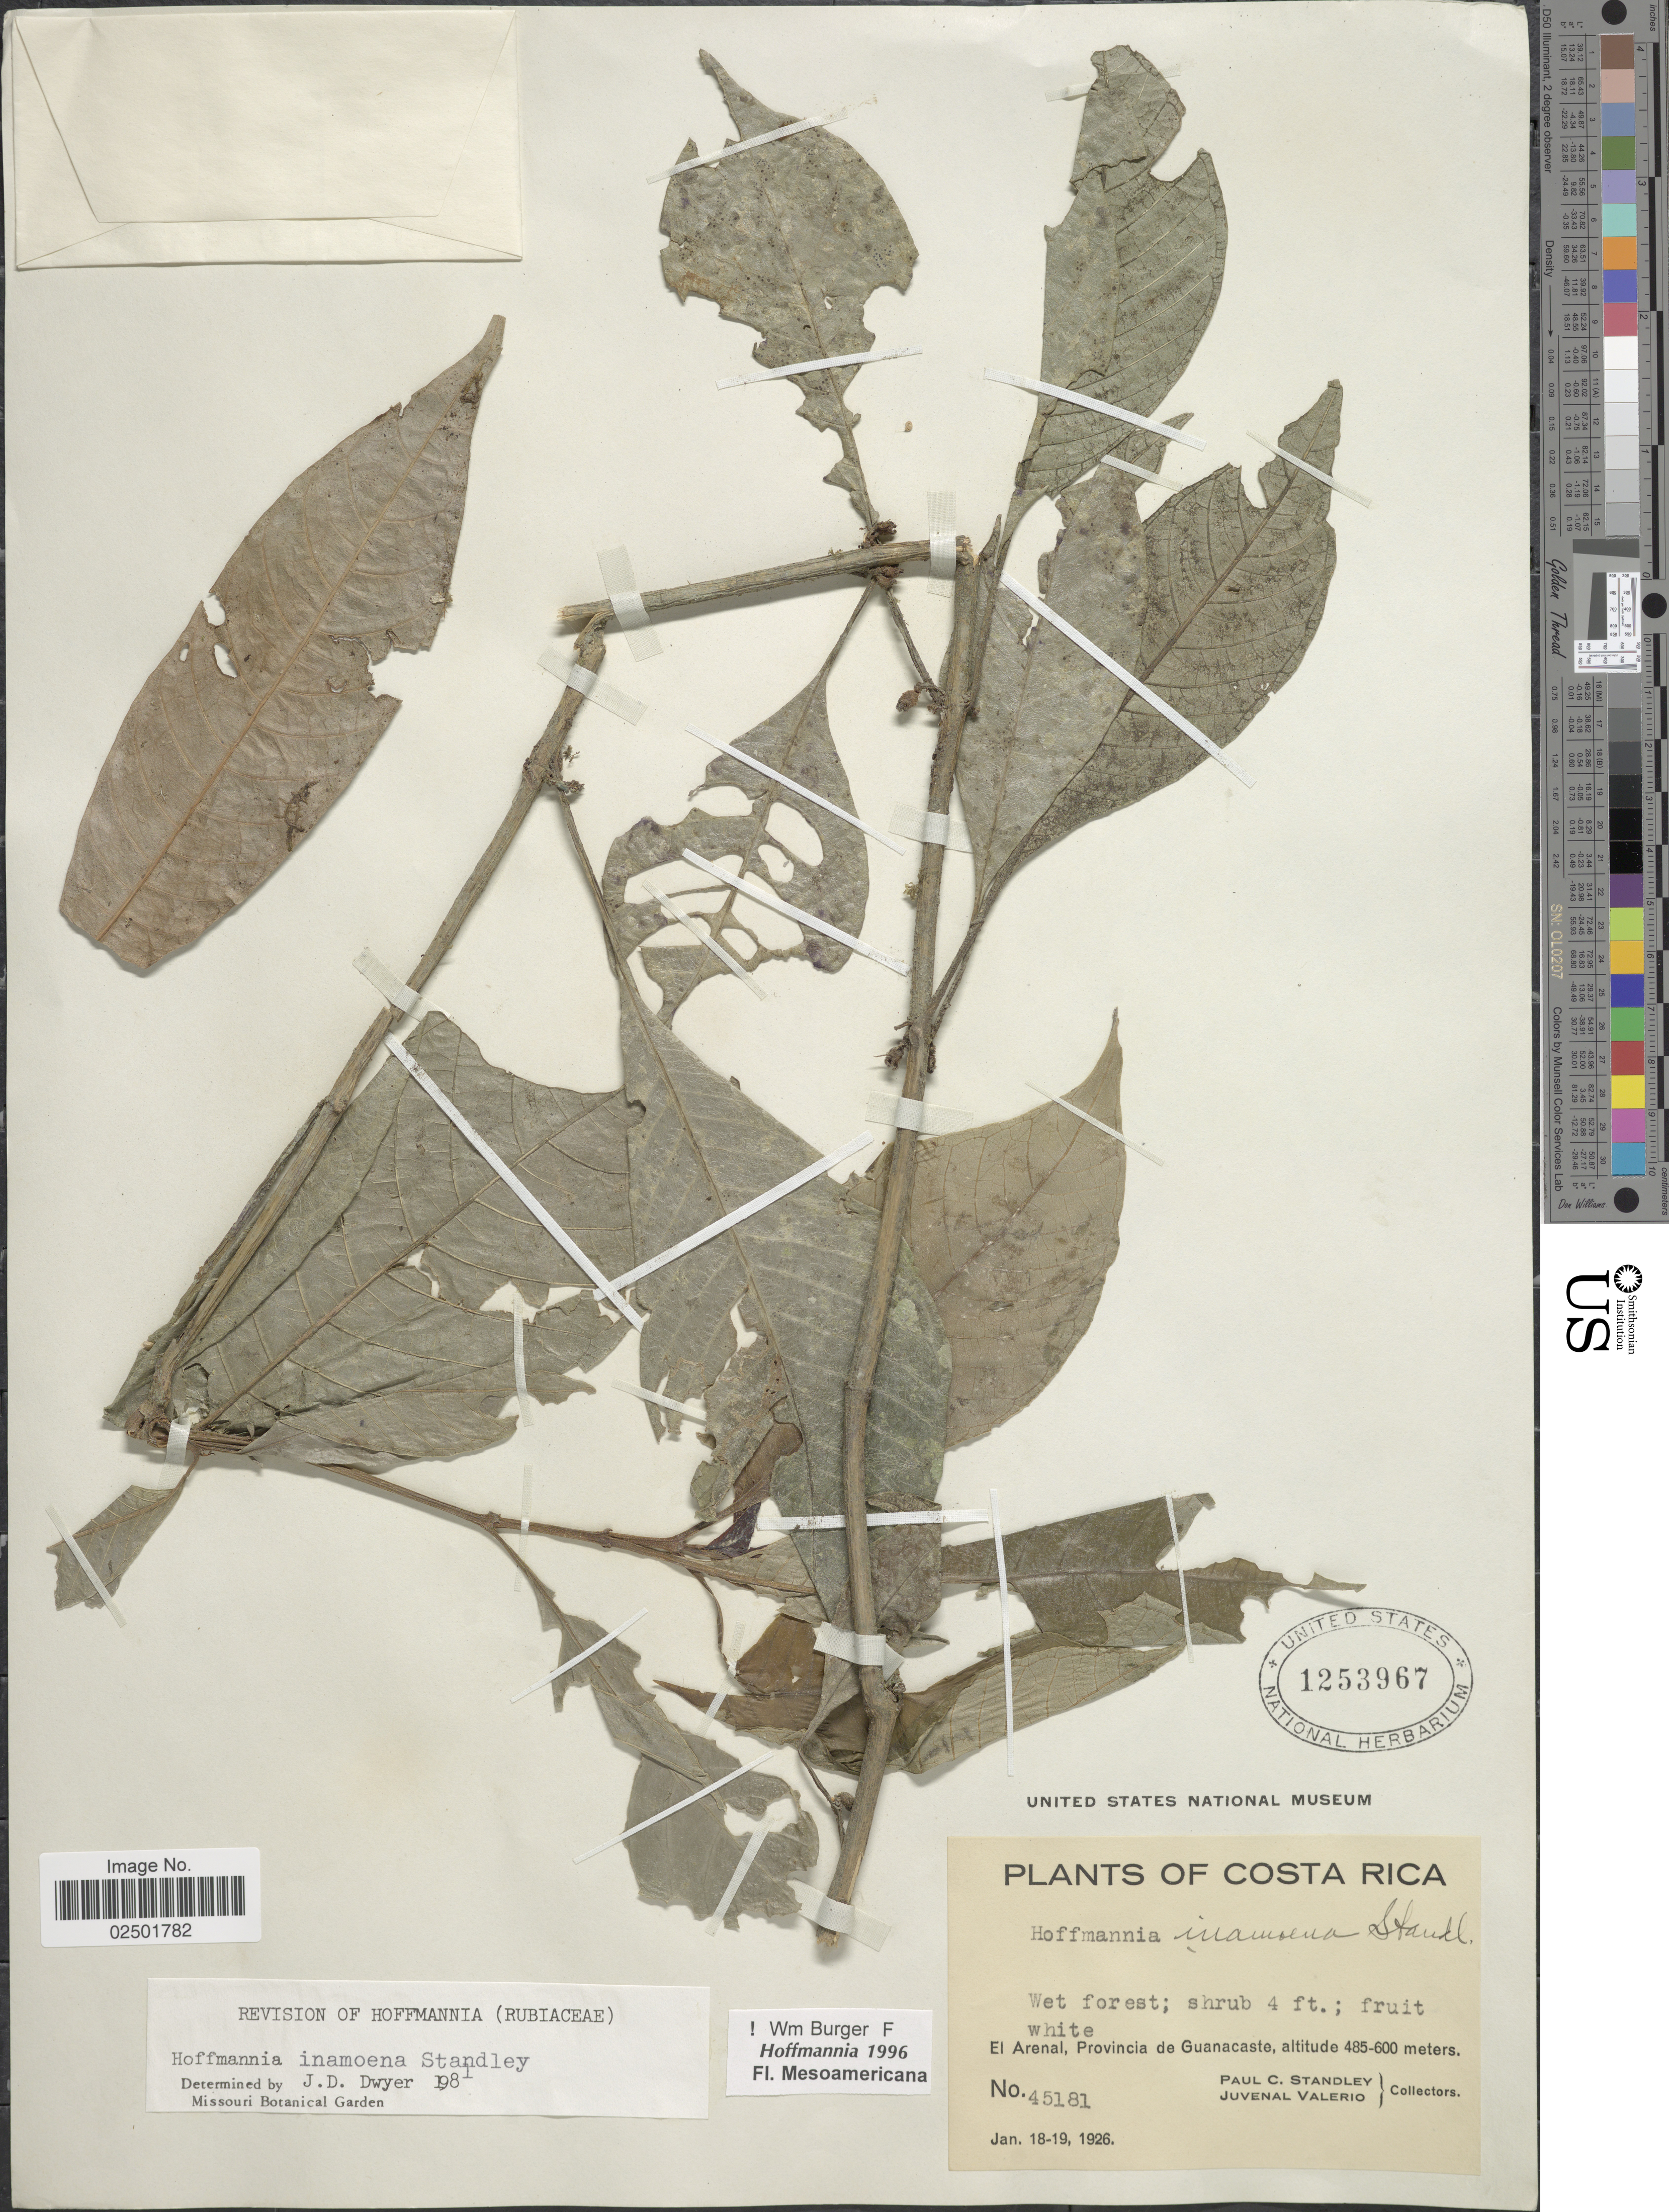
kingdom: Plantae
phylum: Tracheophyta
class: Magnoliopsida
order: Gentianales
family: Rubiaceae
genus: Hoffmannia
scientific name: Hoffmannia inamoena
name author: Standl.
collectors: P. C. Standley & J. Valerio R.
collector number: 45181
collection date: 1926-01-18/1926-01-19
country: Costa Rica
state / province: Guanacaste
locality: El Arenal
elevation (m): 485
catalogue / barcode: US 1253967